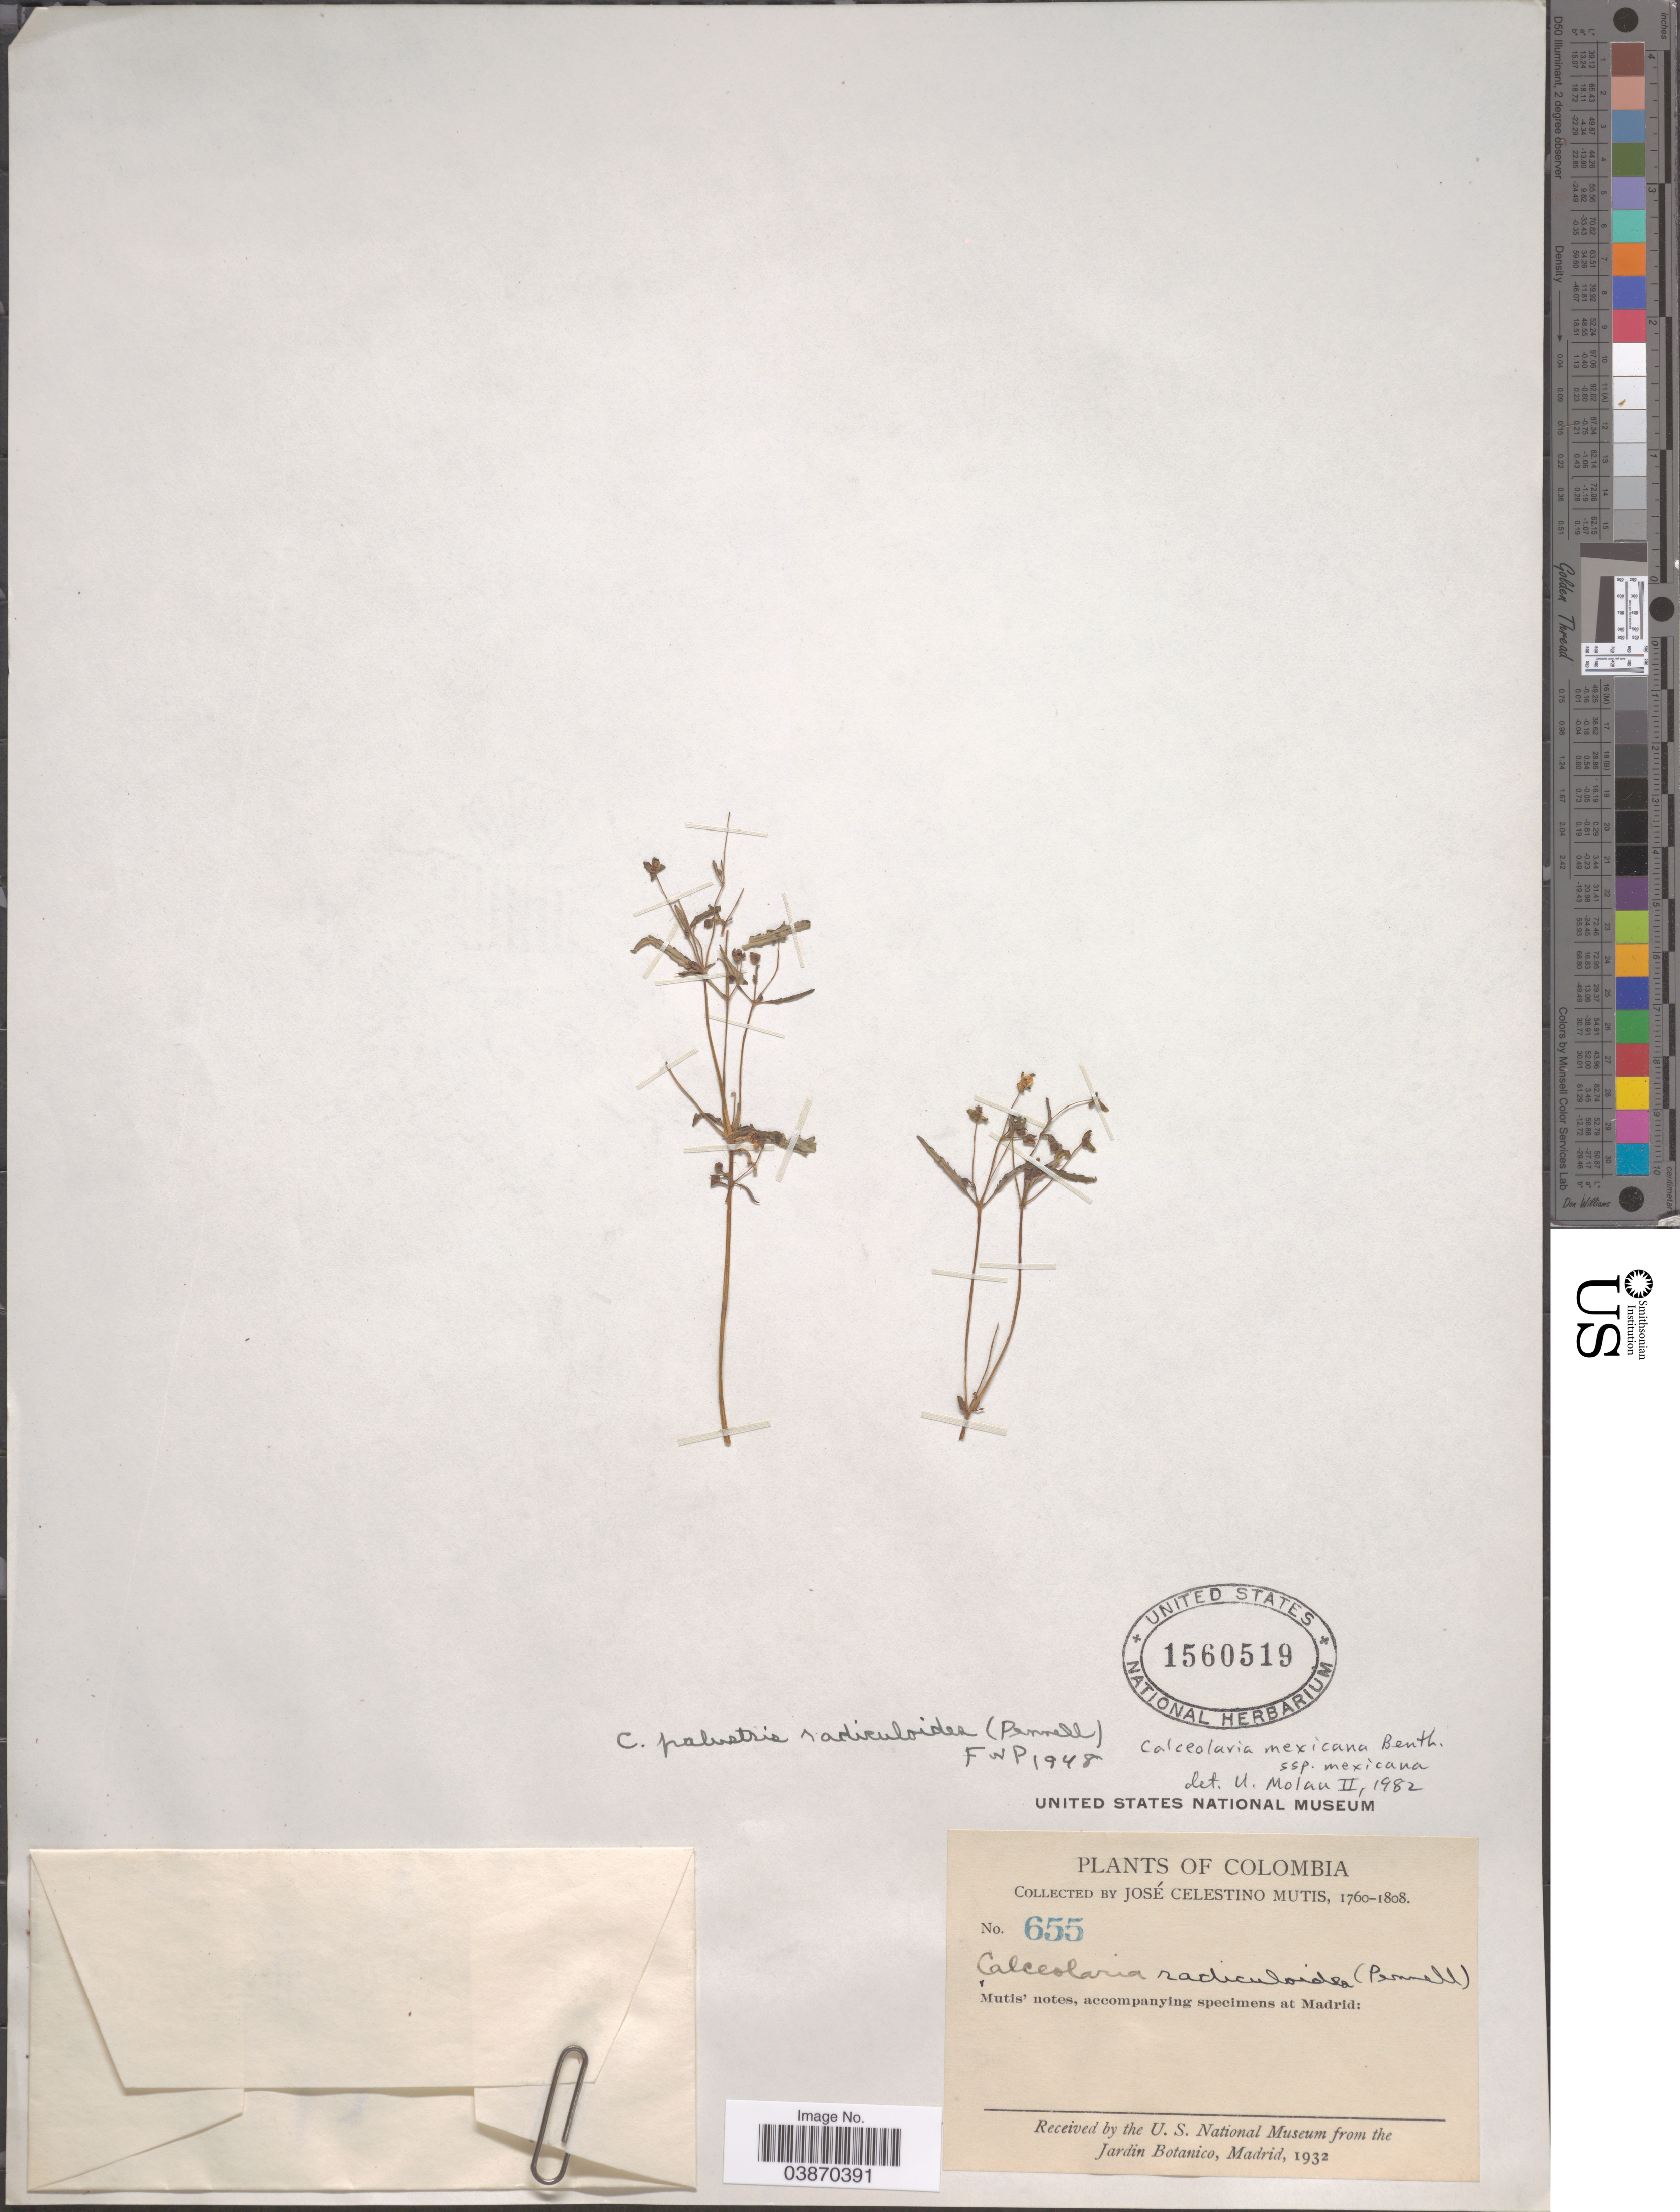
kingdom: Plantae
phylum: Tracheophyta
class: Magnoliopsida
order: Lamiales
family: Calceolariaceae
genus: Calceolaria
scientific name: Calceolaria mexicana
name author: Benth.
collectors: J. C. B. Mutis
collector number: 655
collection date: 1760/1808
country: Colombia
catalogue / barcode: US 1560519